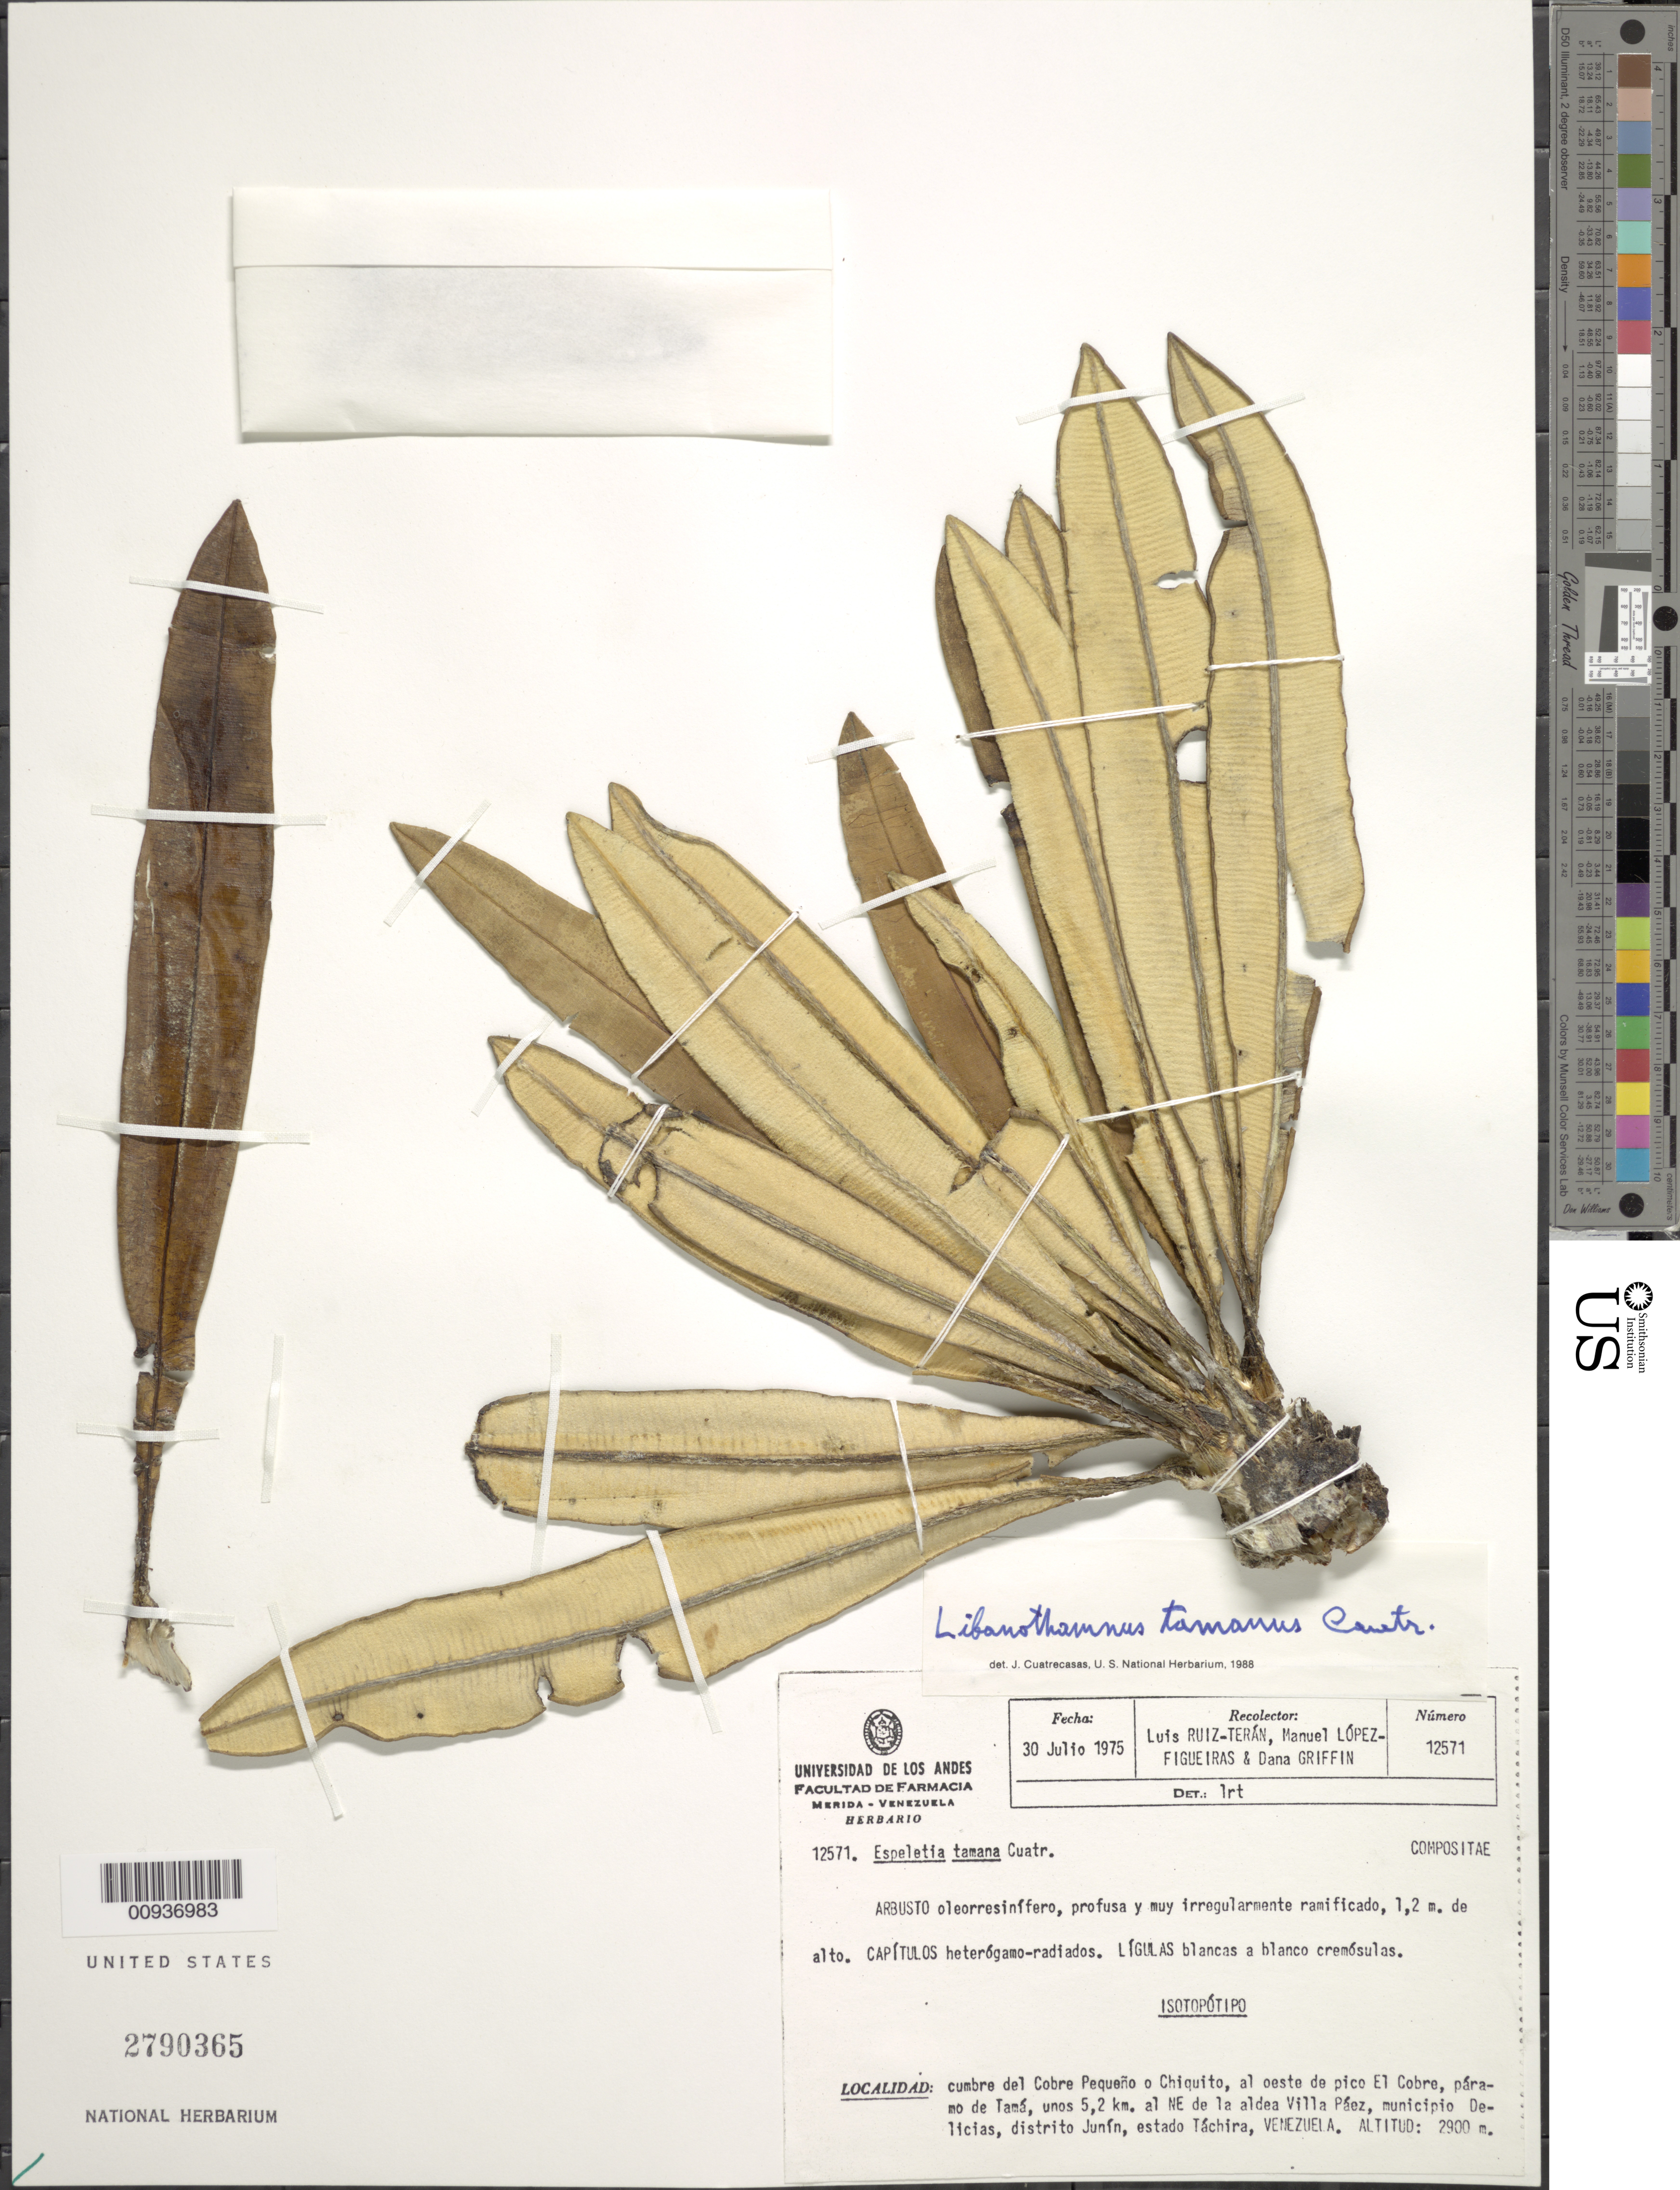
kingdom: Plantae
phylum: Tracheophyta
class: Magnoliopsida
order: Asterales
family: Asteraceae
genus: Libanothamnus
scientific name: Libanothamnus tamanus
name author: (Cuatrec.) Cuatrec.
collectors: L. E. Ruíz-Terán, M. López Figueiras & D. G. Griffin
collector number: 12571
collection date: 1975-07-30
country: Venezuela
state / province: Táchira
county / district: Junín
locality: Páramo de Tamá. Cumbre del Cobre Pequeño o Chiquito, al oeste de pico El Cobre, unos 5,2 km al NE de la aldea Villa Páez, municipio Delicias.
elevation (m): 2900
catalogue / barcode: US 2790365